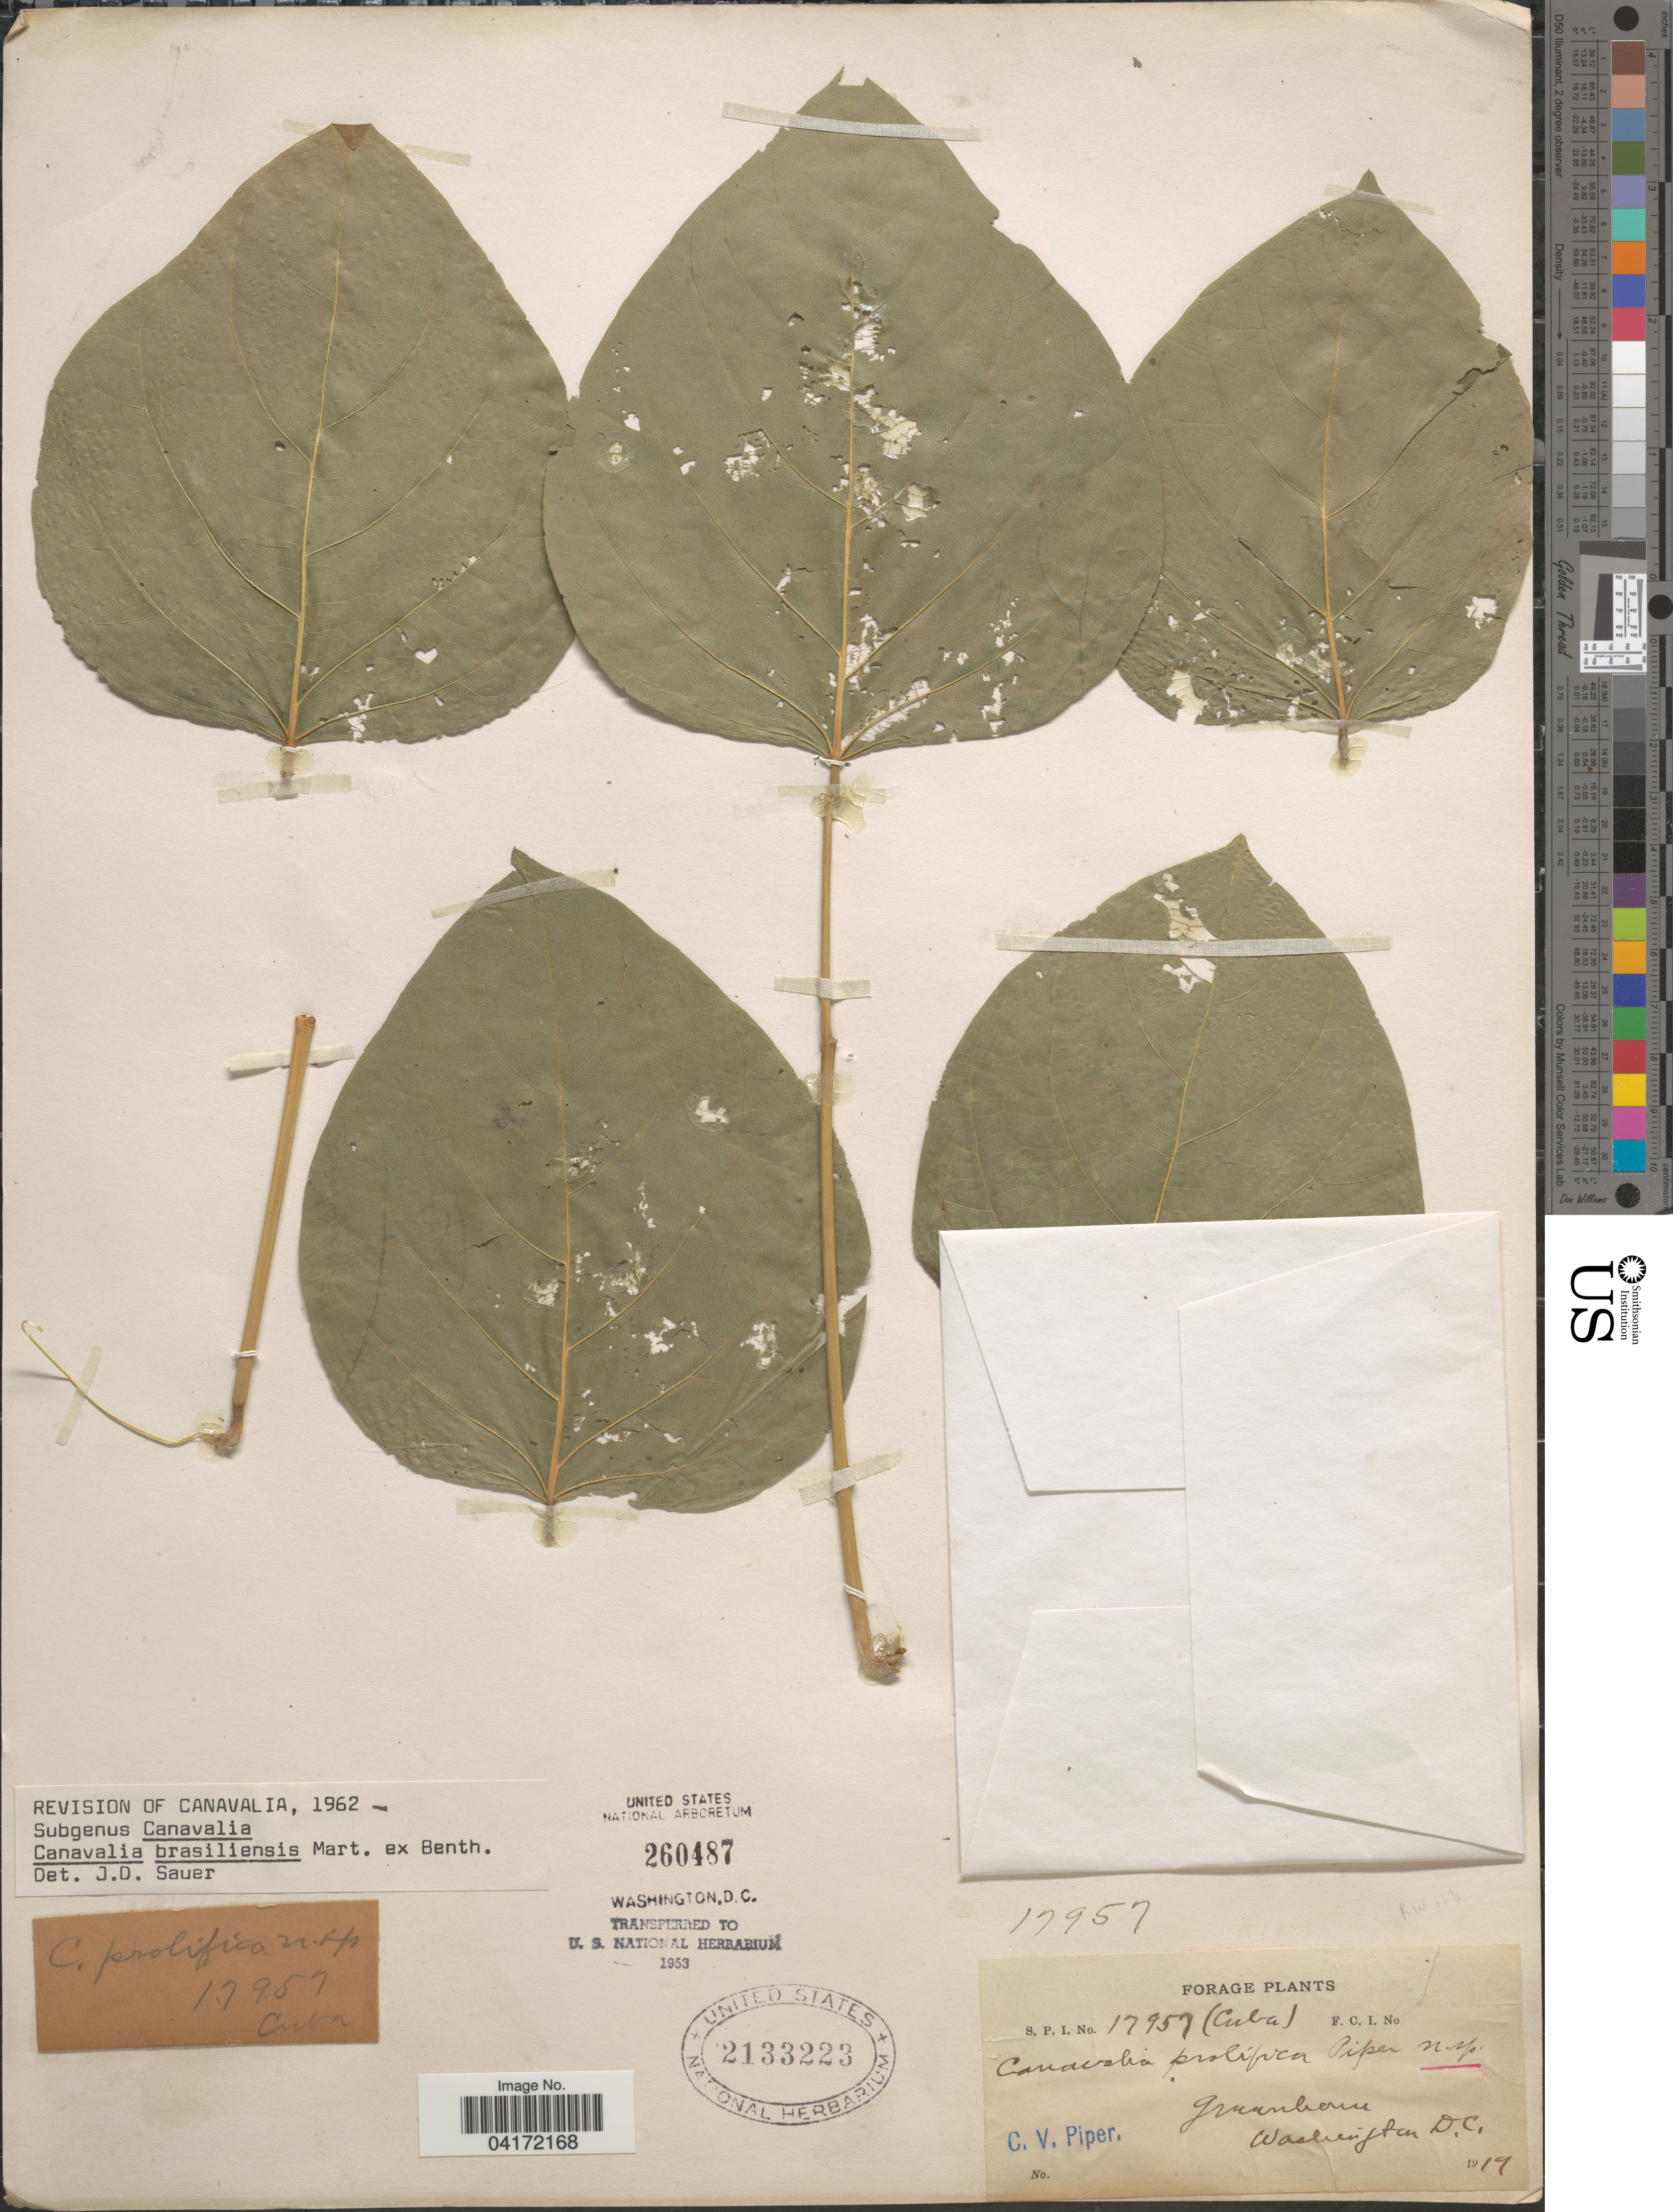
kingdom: Plantae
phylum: Tracheophyta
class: Magnoliopsida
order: Fabales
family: Fabaceae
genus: Canavalia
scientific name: Canavalia brasiliensis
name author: Mart. ex Benth.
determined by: Sauer, J. D.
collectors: C. V. Piper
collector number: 17957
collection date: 1919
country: United States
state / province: District of Columbia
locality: Forage. Greenhouse Washington.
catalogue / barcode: US 260487